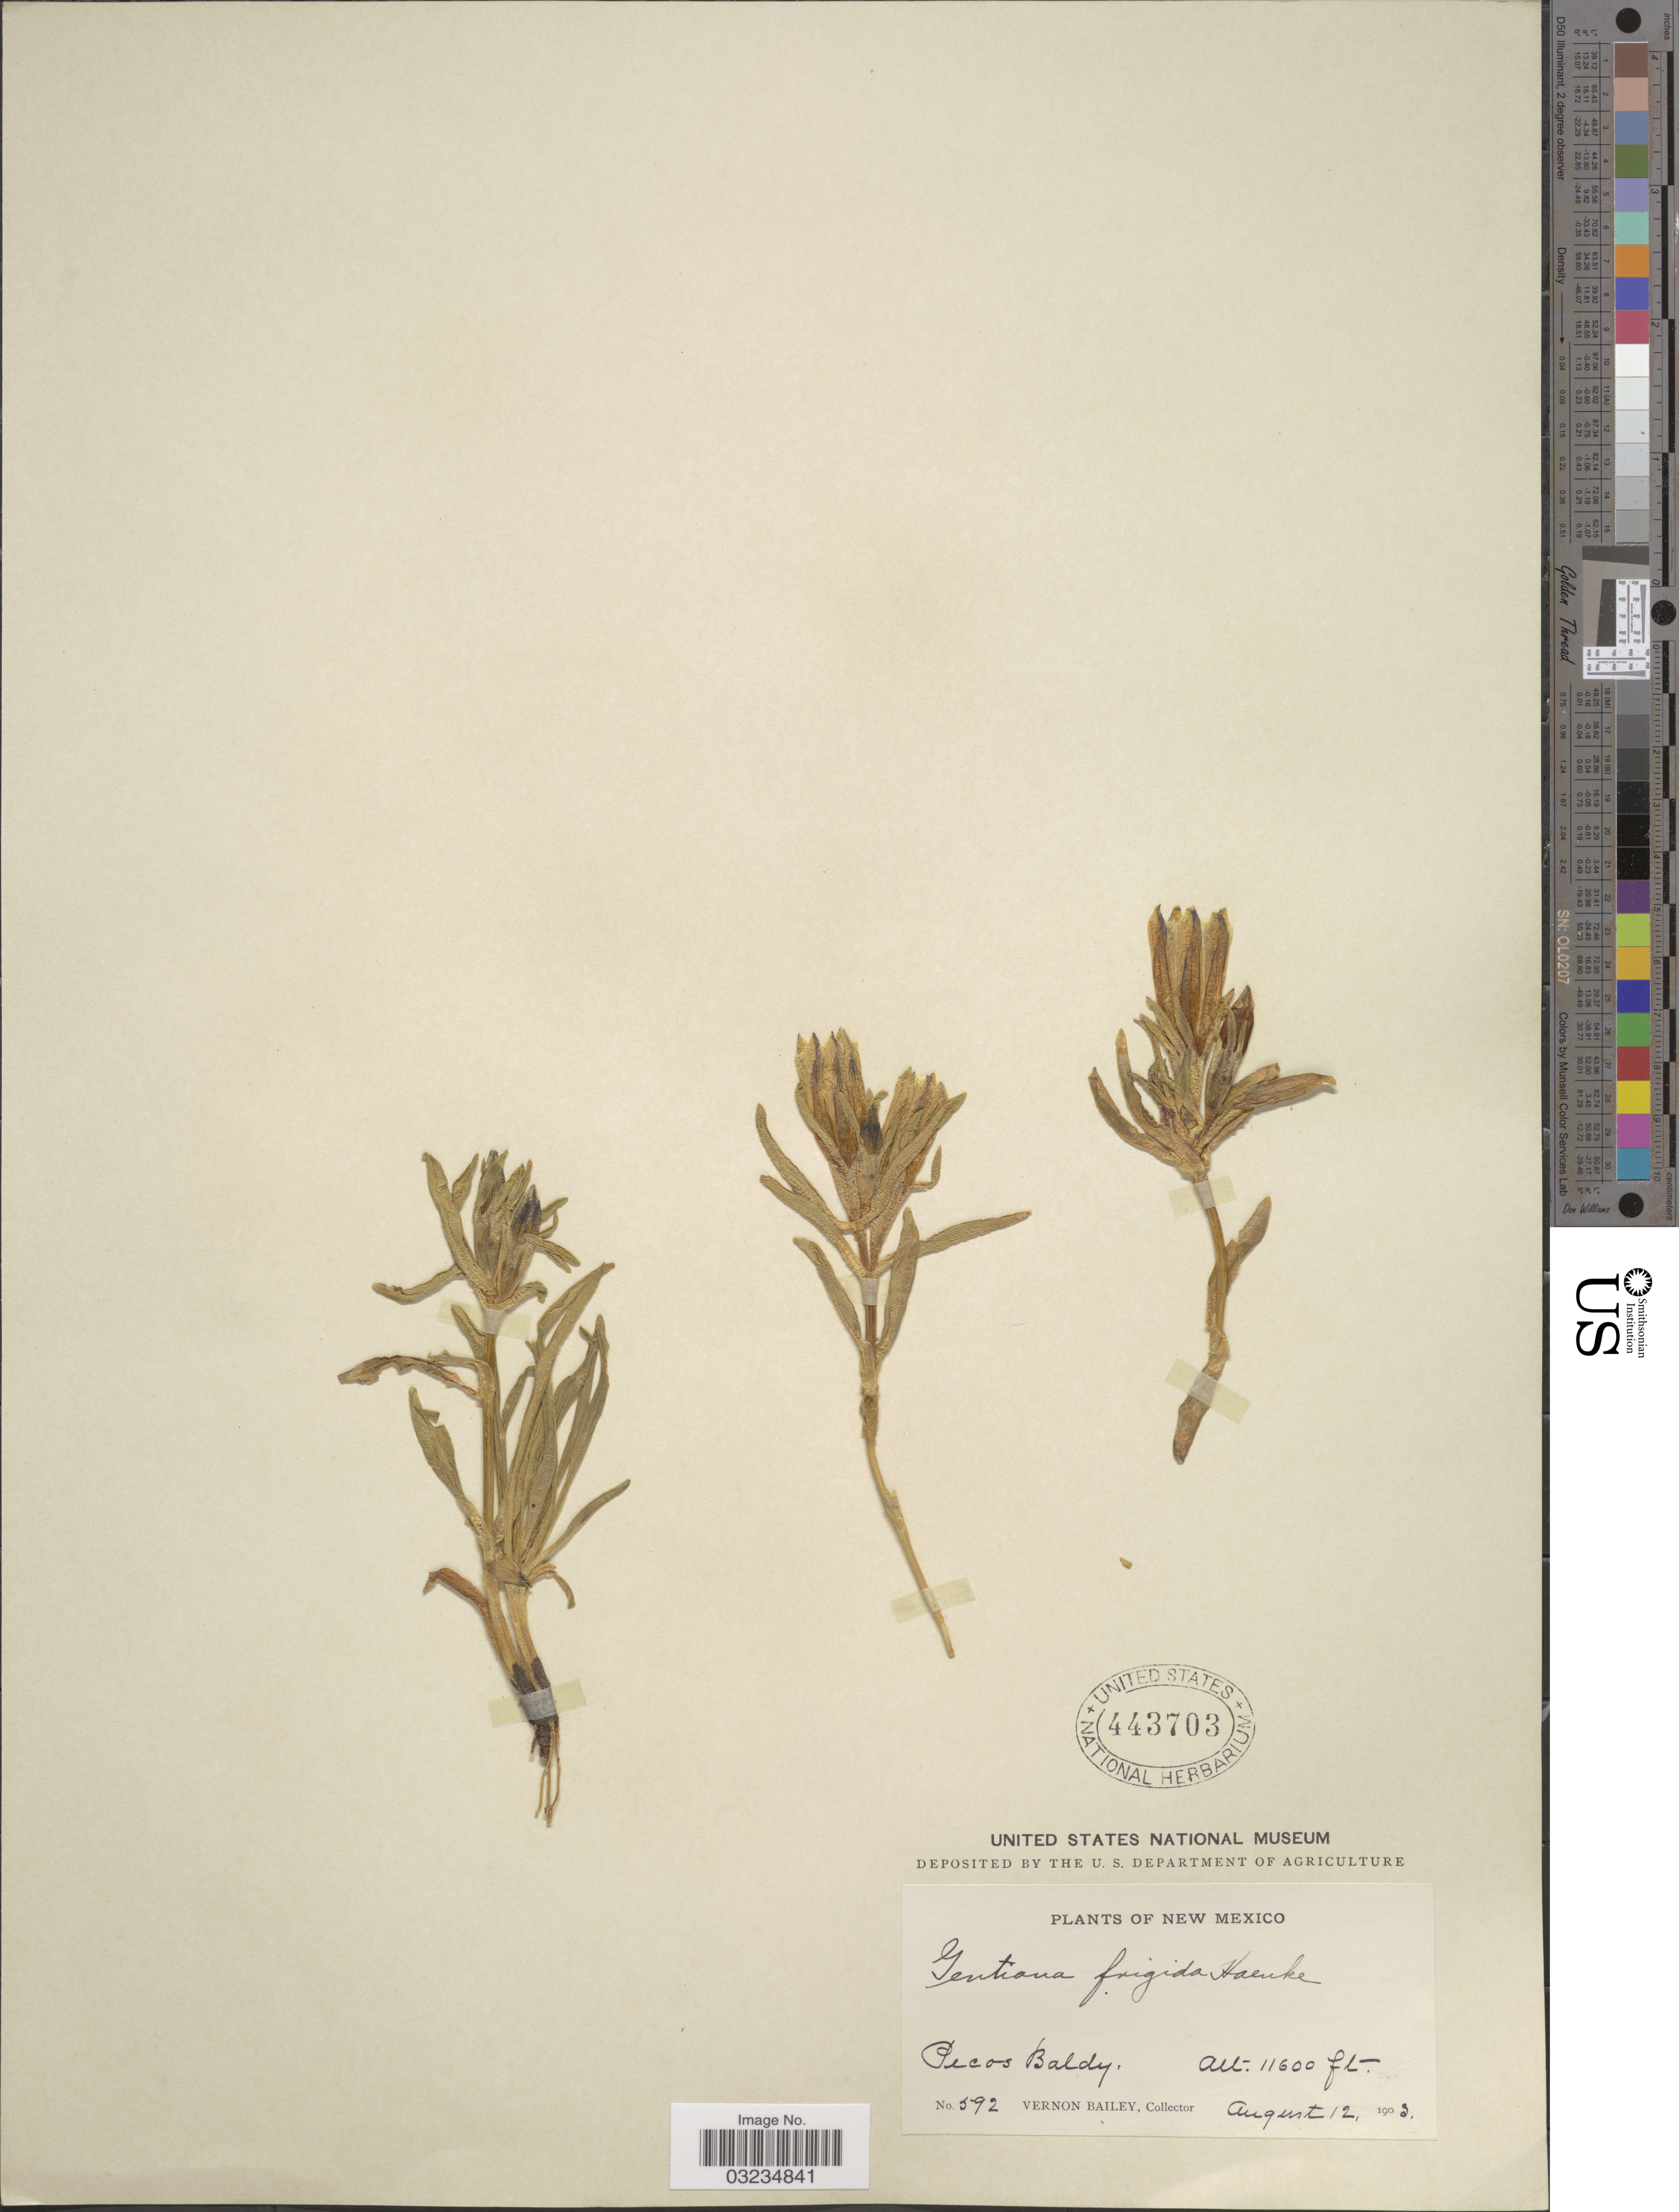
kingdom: Plantae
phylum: Tracheophyta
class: Magnoliopsida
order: Gentianales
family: Gentianaceae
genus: Gentiana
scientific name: Gentiana romanzovii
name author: Ledeb. ex Bunge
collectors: V. O. Bailey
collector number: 592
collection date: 1903-08-12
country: United States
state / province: New Mexico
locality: Pecos Baldy.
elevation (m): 3536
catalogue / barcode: US 443703